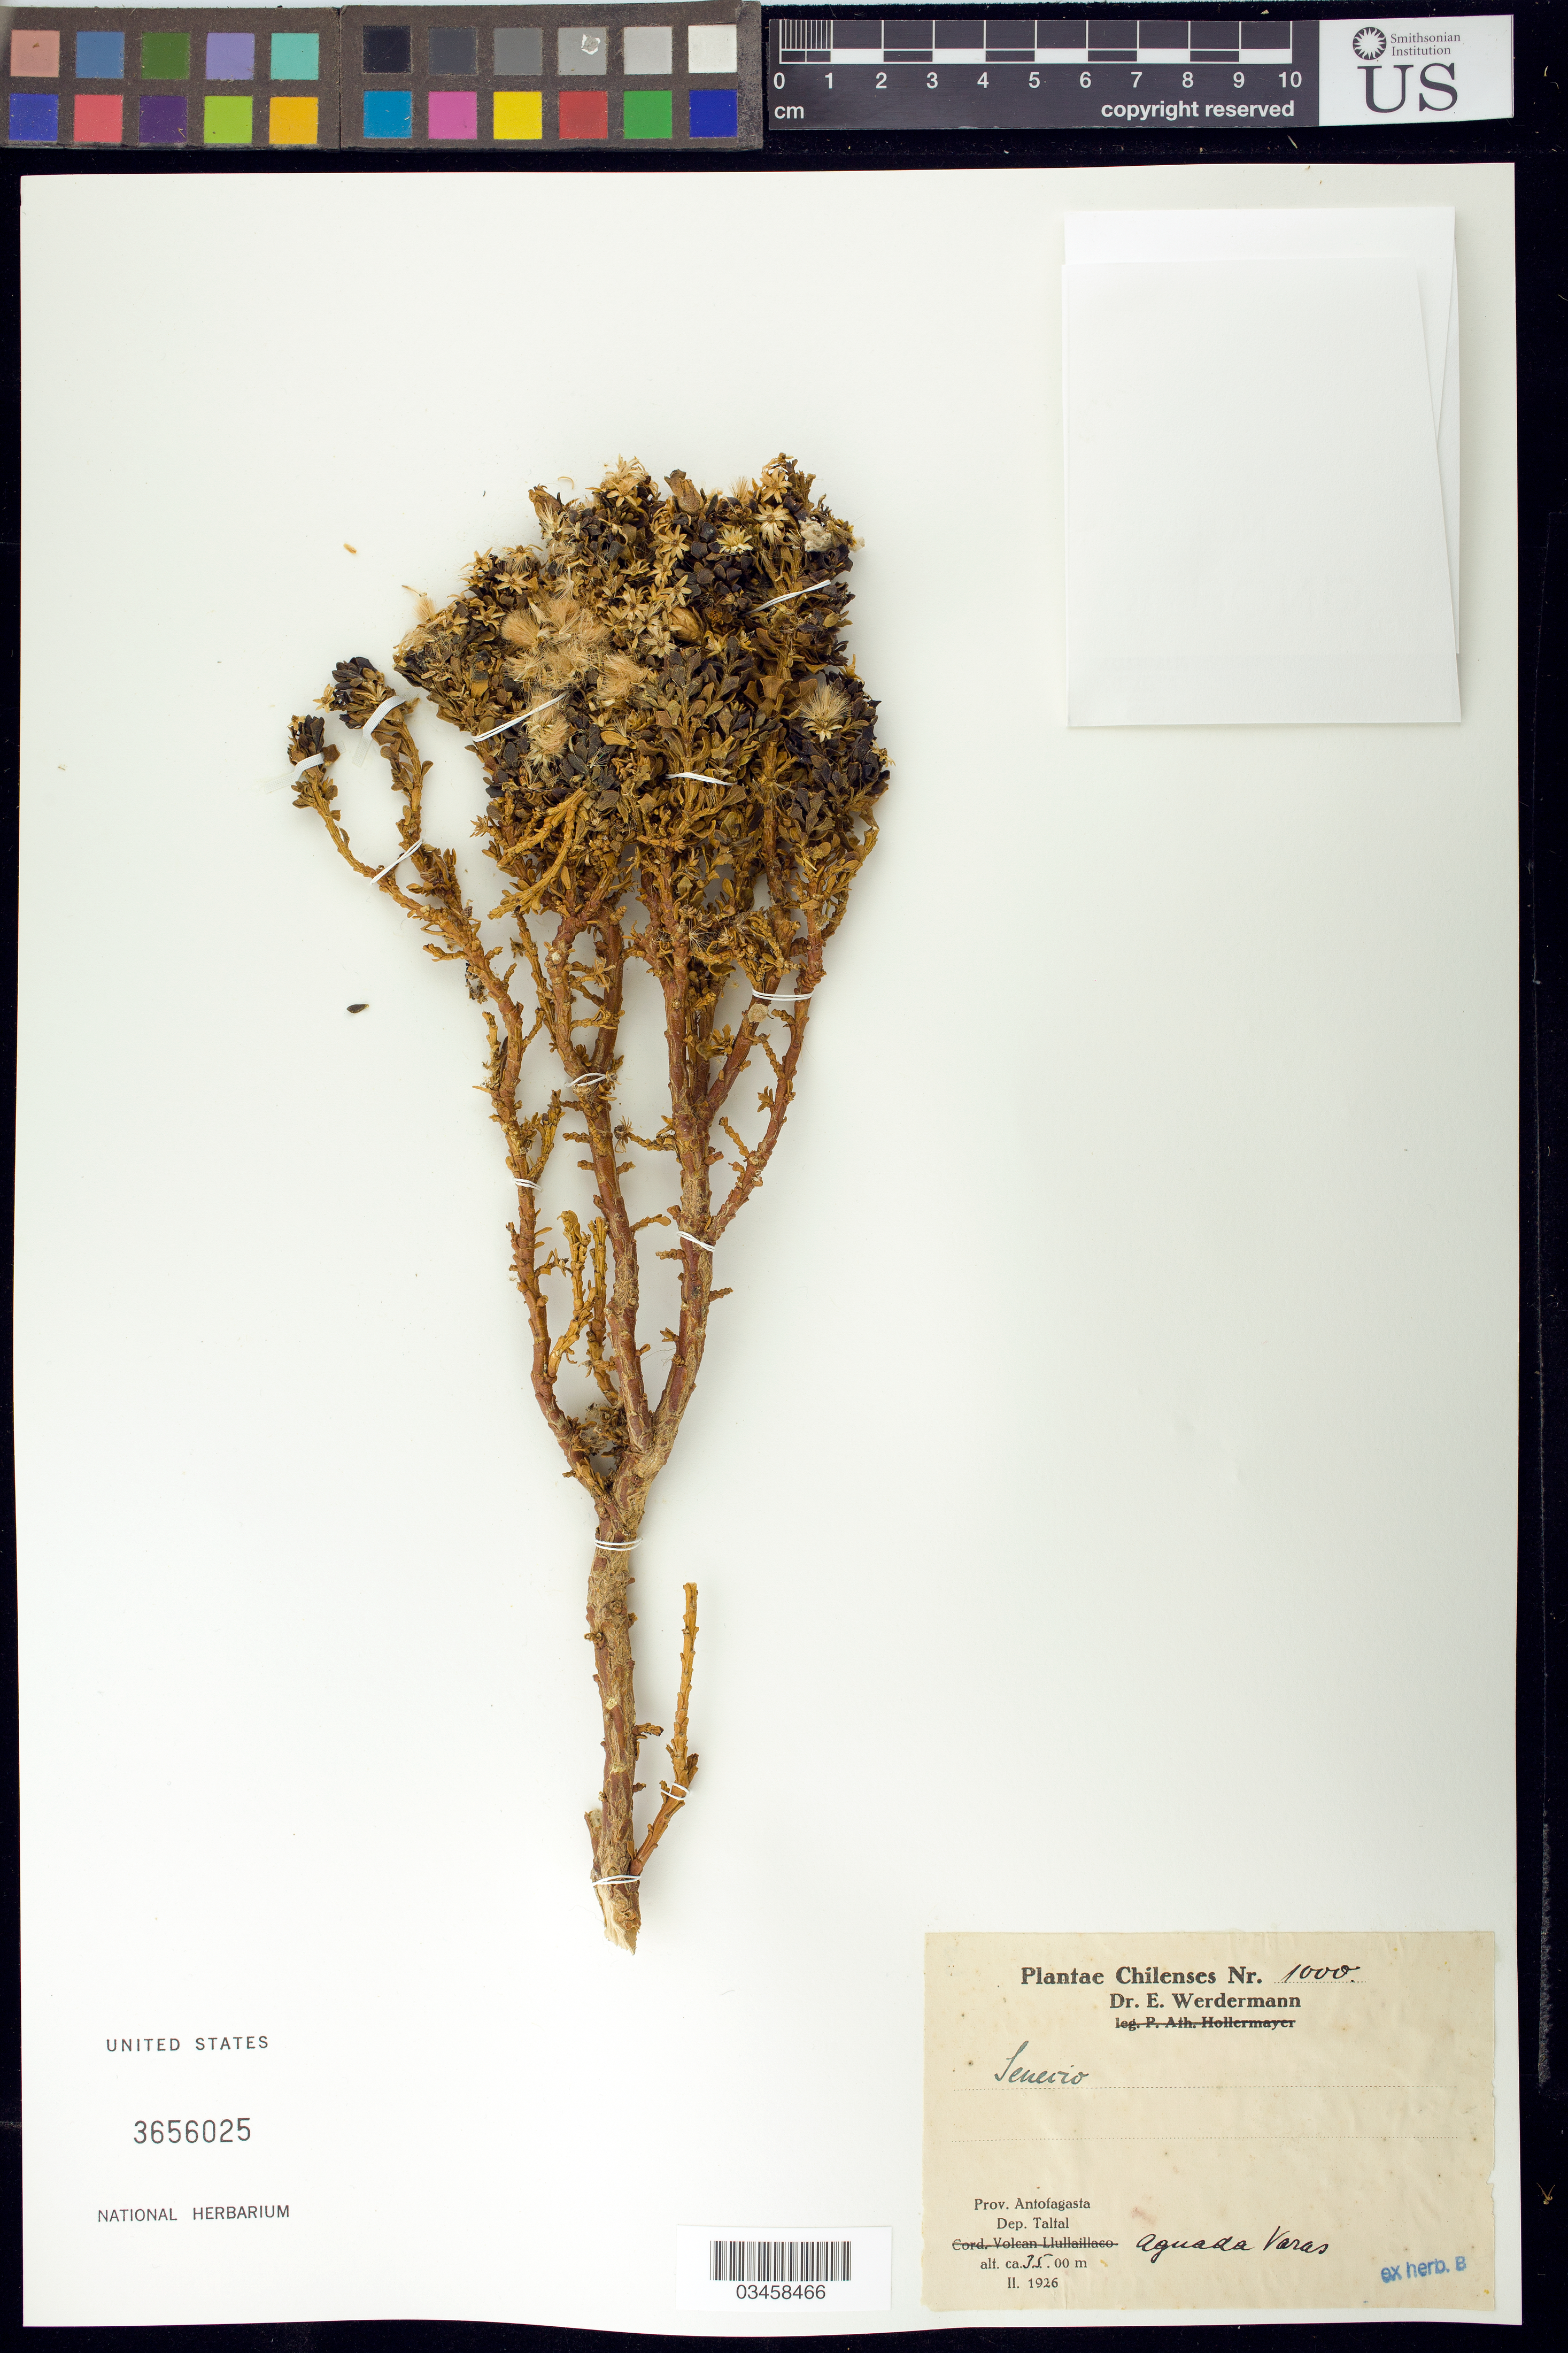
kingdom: Plantae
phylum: Tracheophyta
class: Magnoliopsida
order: Asterales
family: Asteraceae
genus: Senecio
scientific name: Senecio sp.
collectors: E. Werdermann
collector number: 1000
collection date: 1926-02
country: Chile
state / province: Antofagasta (II)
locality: Prov. Antofagasta. Dep. Taltal. Volcan Llullaillaco, Salar Punta Negra.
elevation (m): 3500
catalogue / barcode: US 3656025